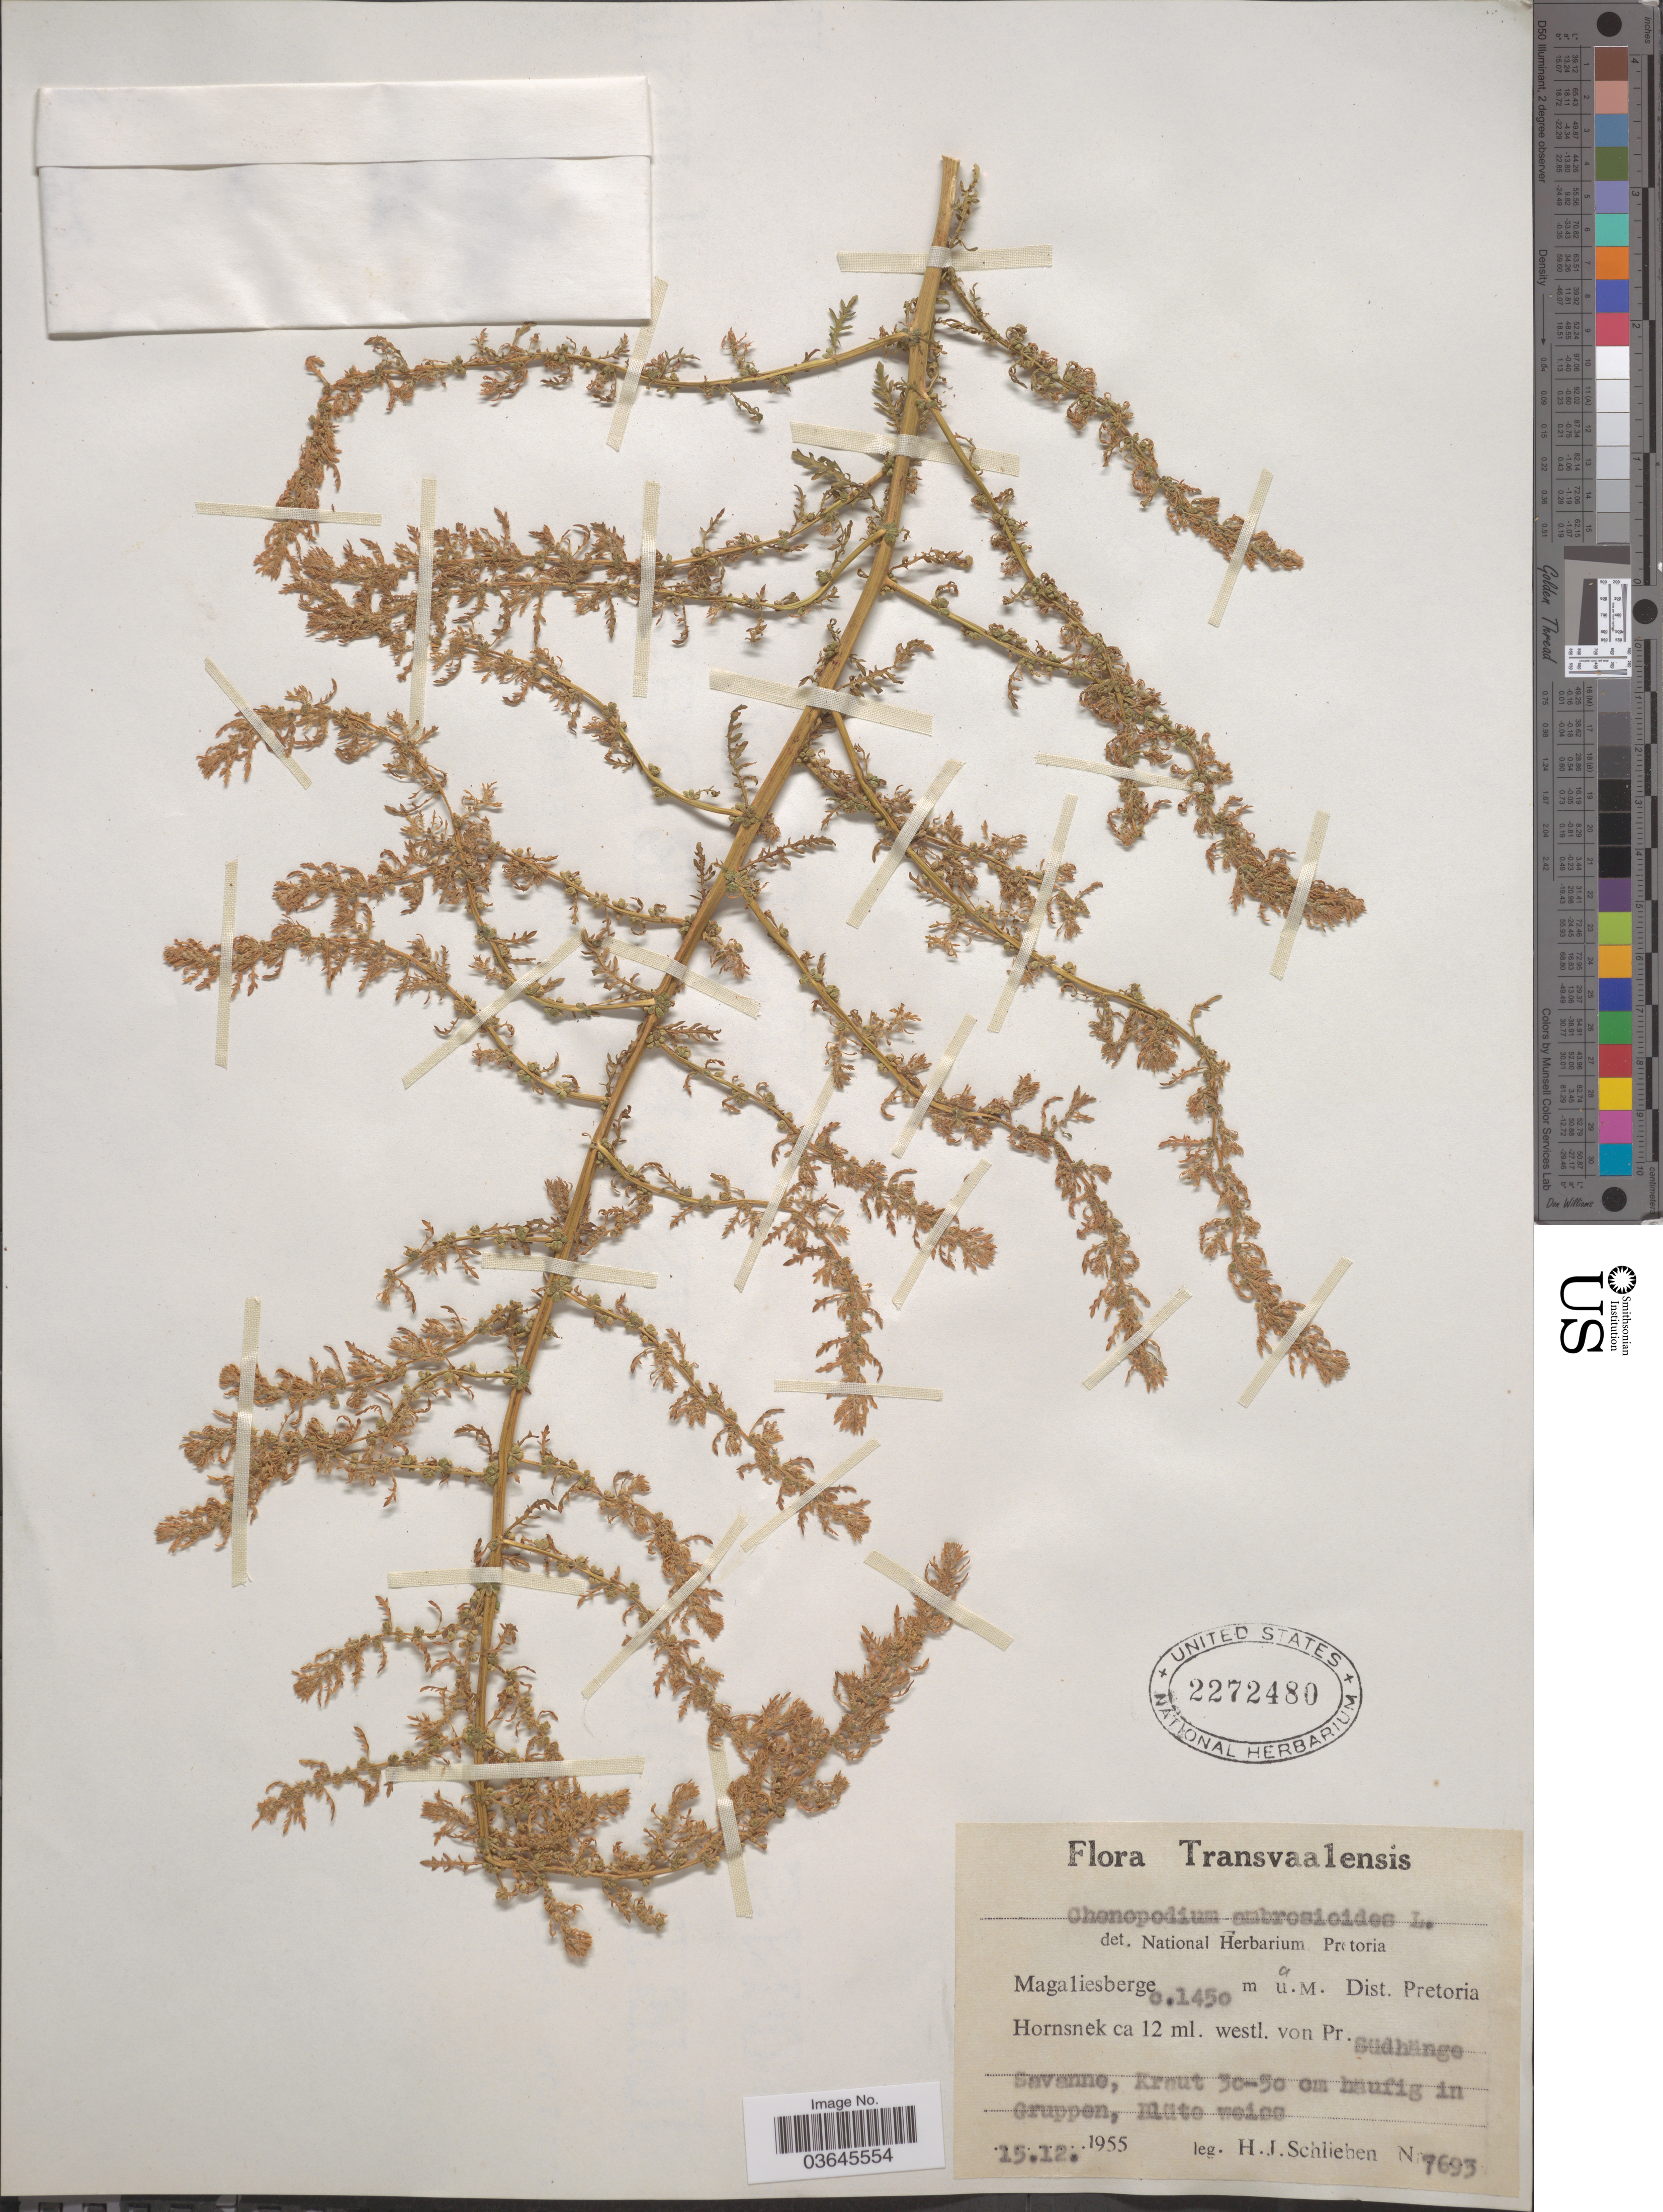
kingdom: Plantae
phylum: Tracheophyta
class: Magnoliopsida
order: Caryophyllales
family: Amaranthaceae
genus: Chenopodium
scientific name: Chenopodium ambrosioides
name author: L.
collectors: H. J. Schlieben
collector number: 7693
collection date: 1955-12-15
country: South Africa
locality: Transvaalensis. Magaliesberge. Dist. Pretoria Hornsnek ca 12 ml. westl. von Pr. Südhänge Savanne.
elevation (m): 1450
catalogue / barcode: US 2272480